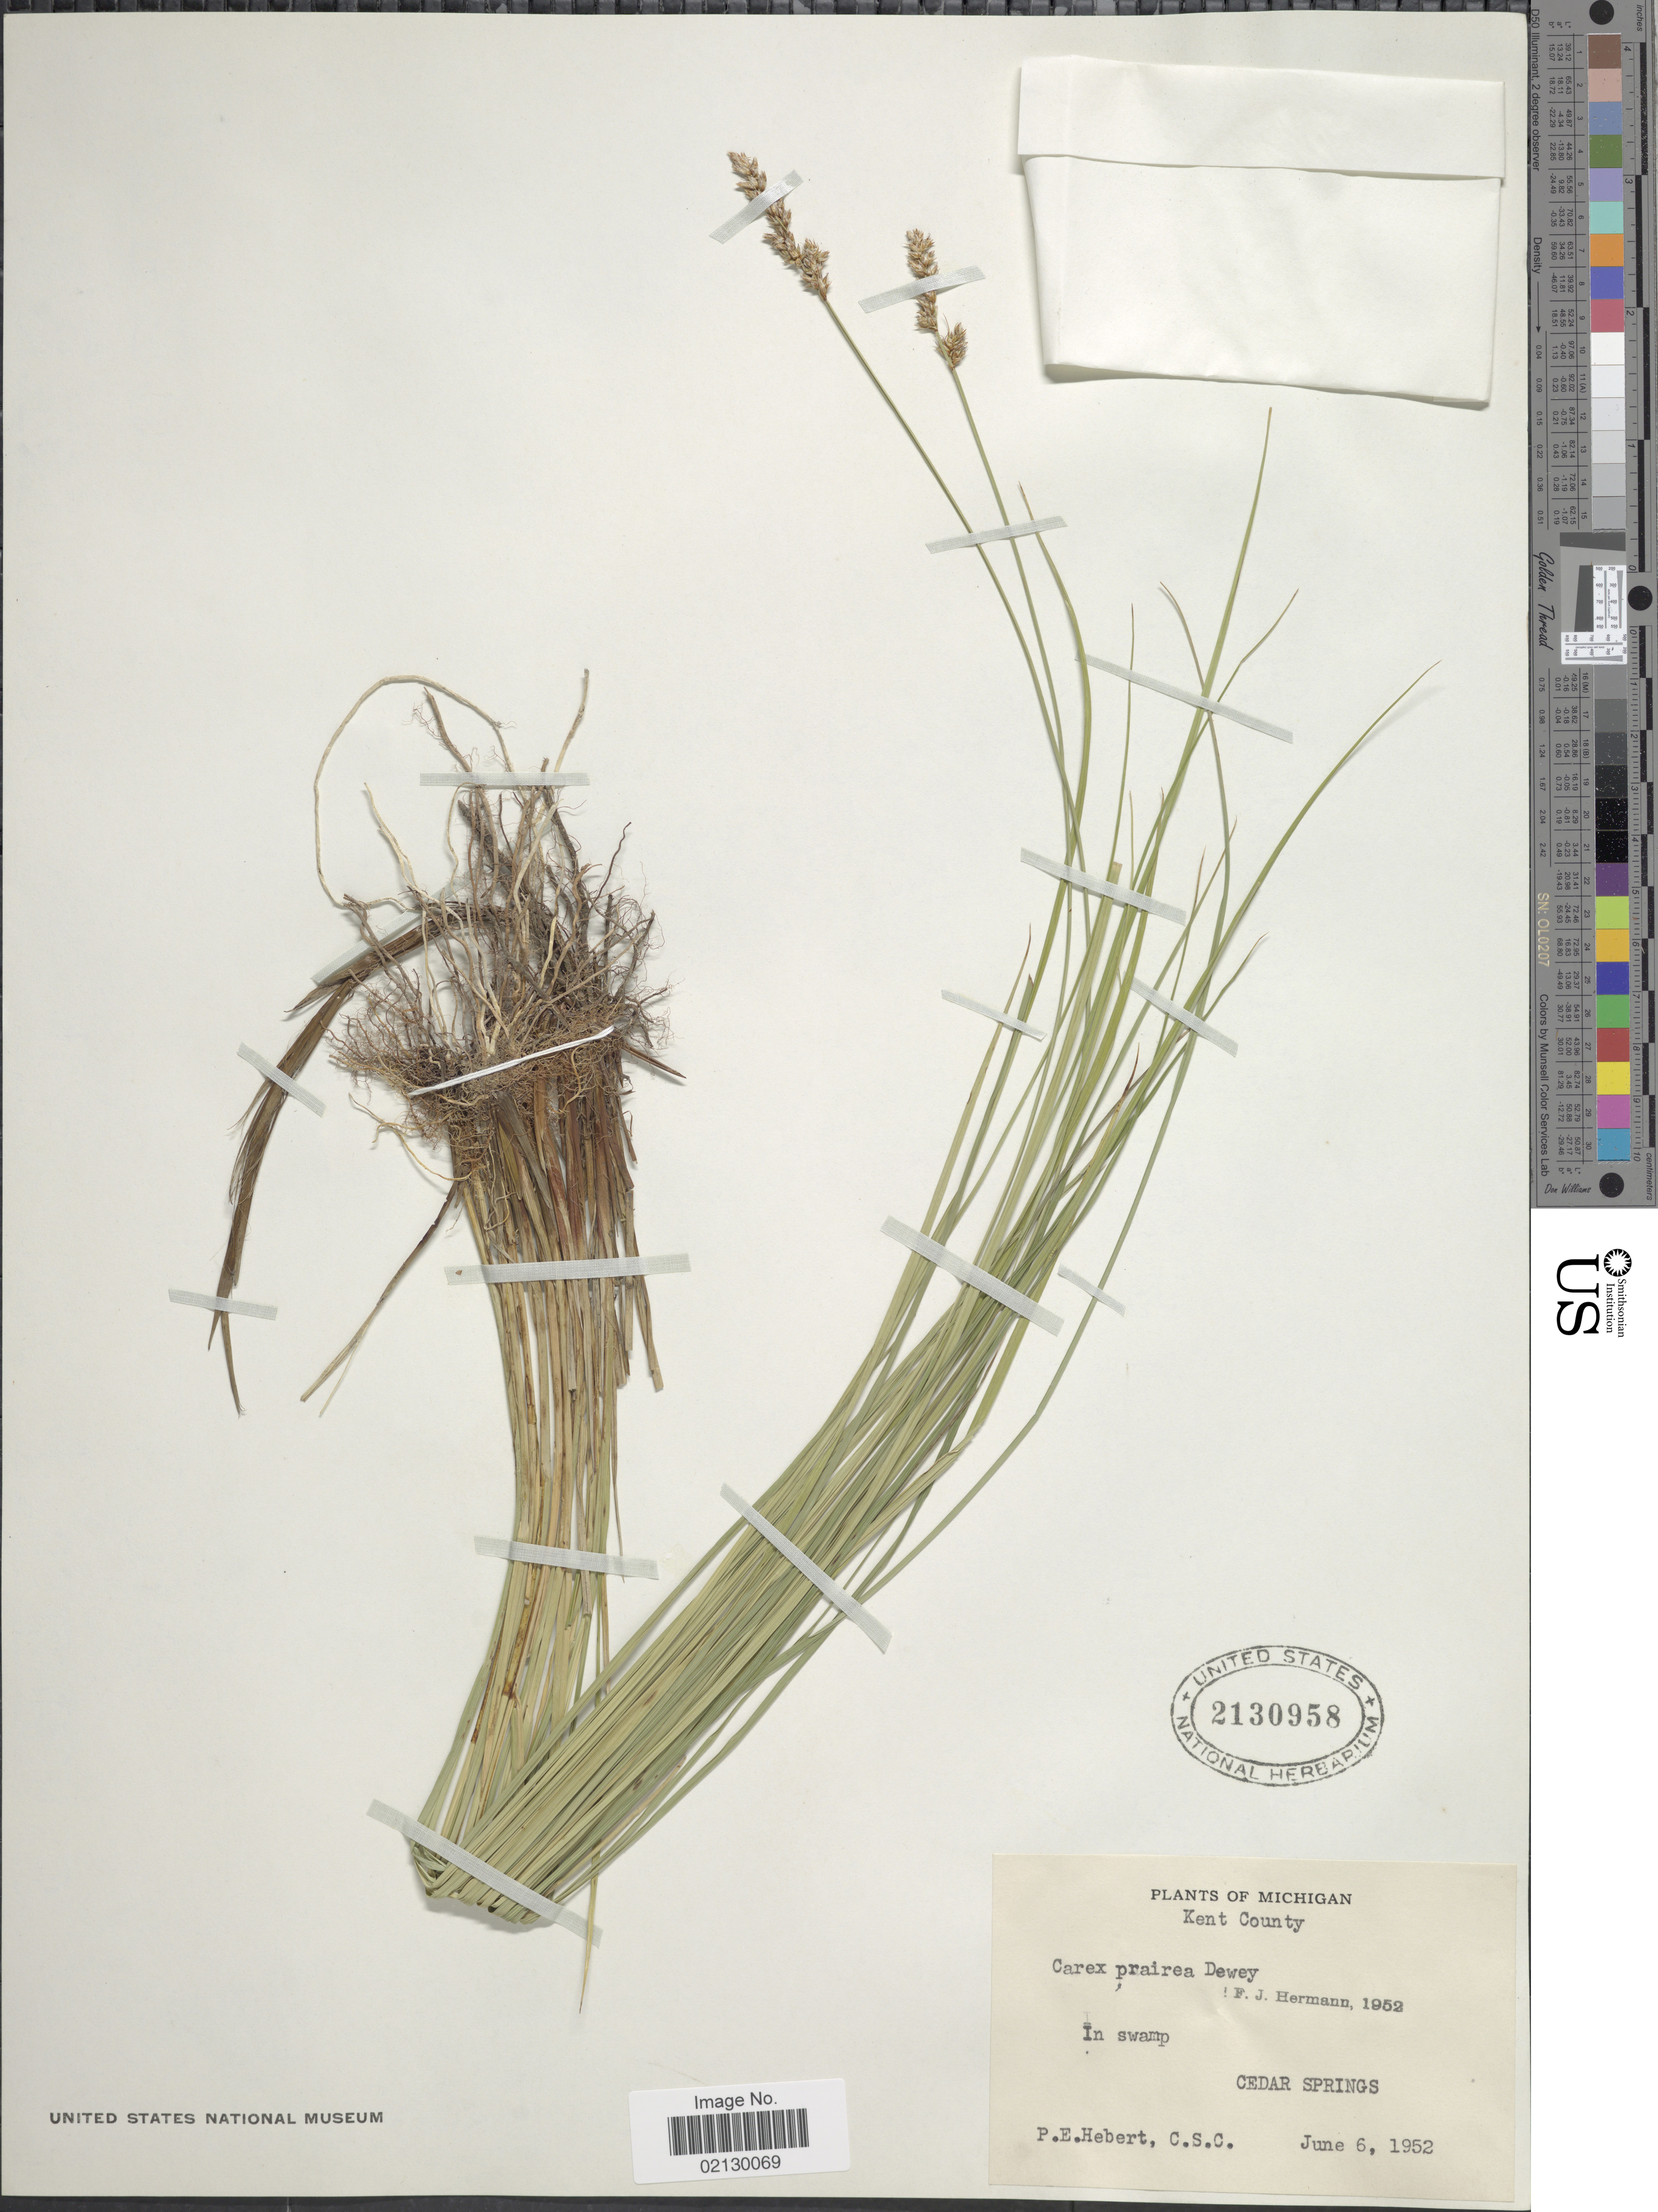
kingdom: Plantae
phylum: Tracheophyta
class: Liliopsida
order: Poales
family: Cyperaceae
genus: Carex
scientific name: Carex prairea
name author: Dewey ex Alph. Wood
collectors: P. Hebert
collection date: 1952-06-06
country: United States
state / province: Michigan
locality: Kent County, Cedar Springs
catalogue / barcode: US 2130958